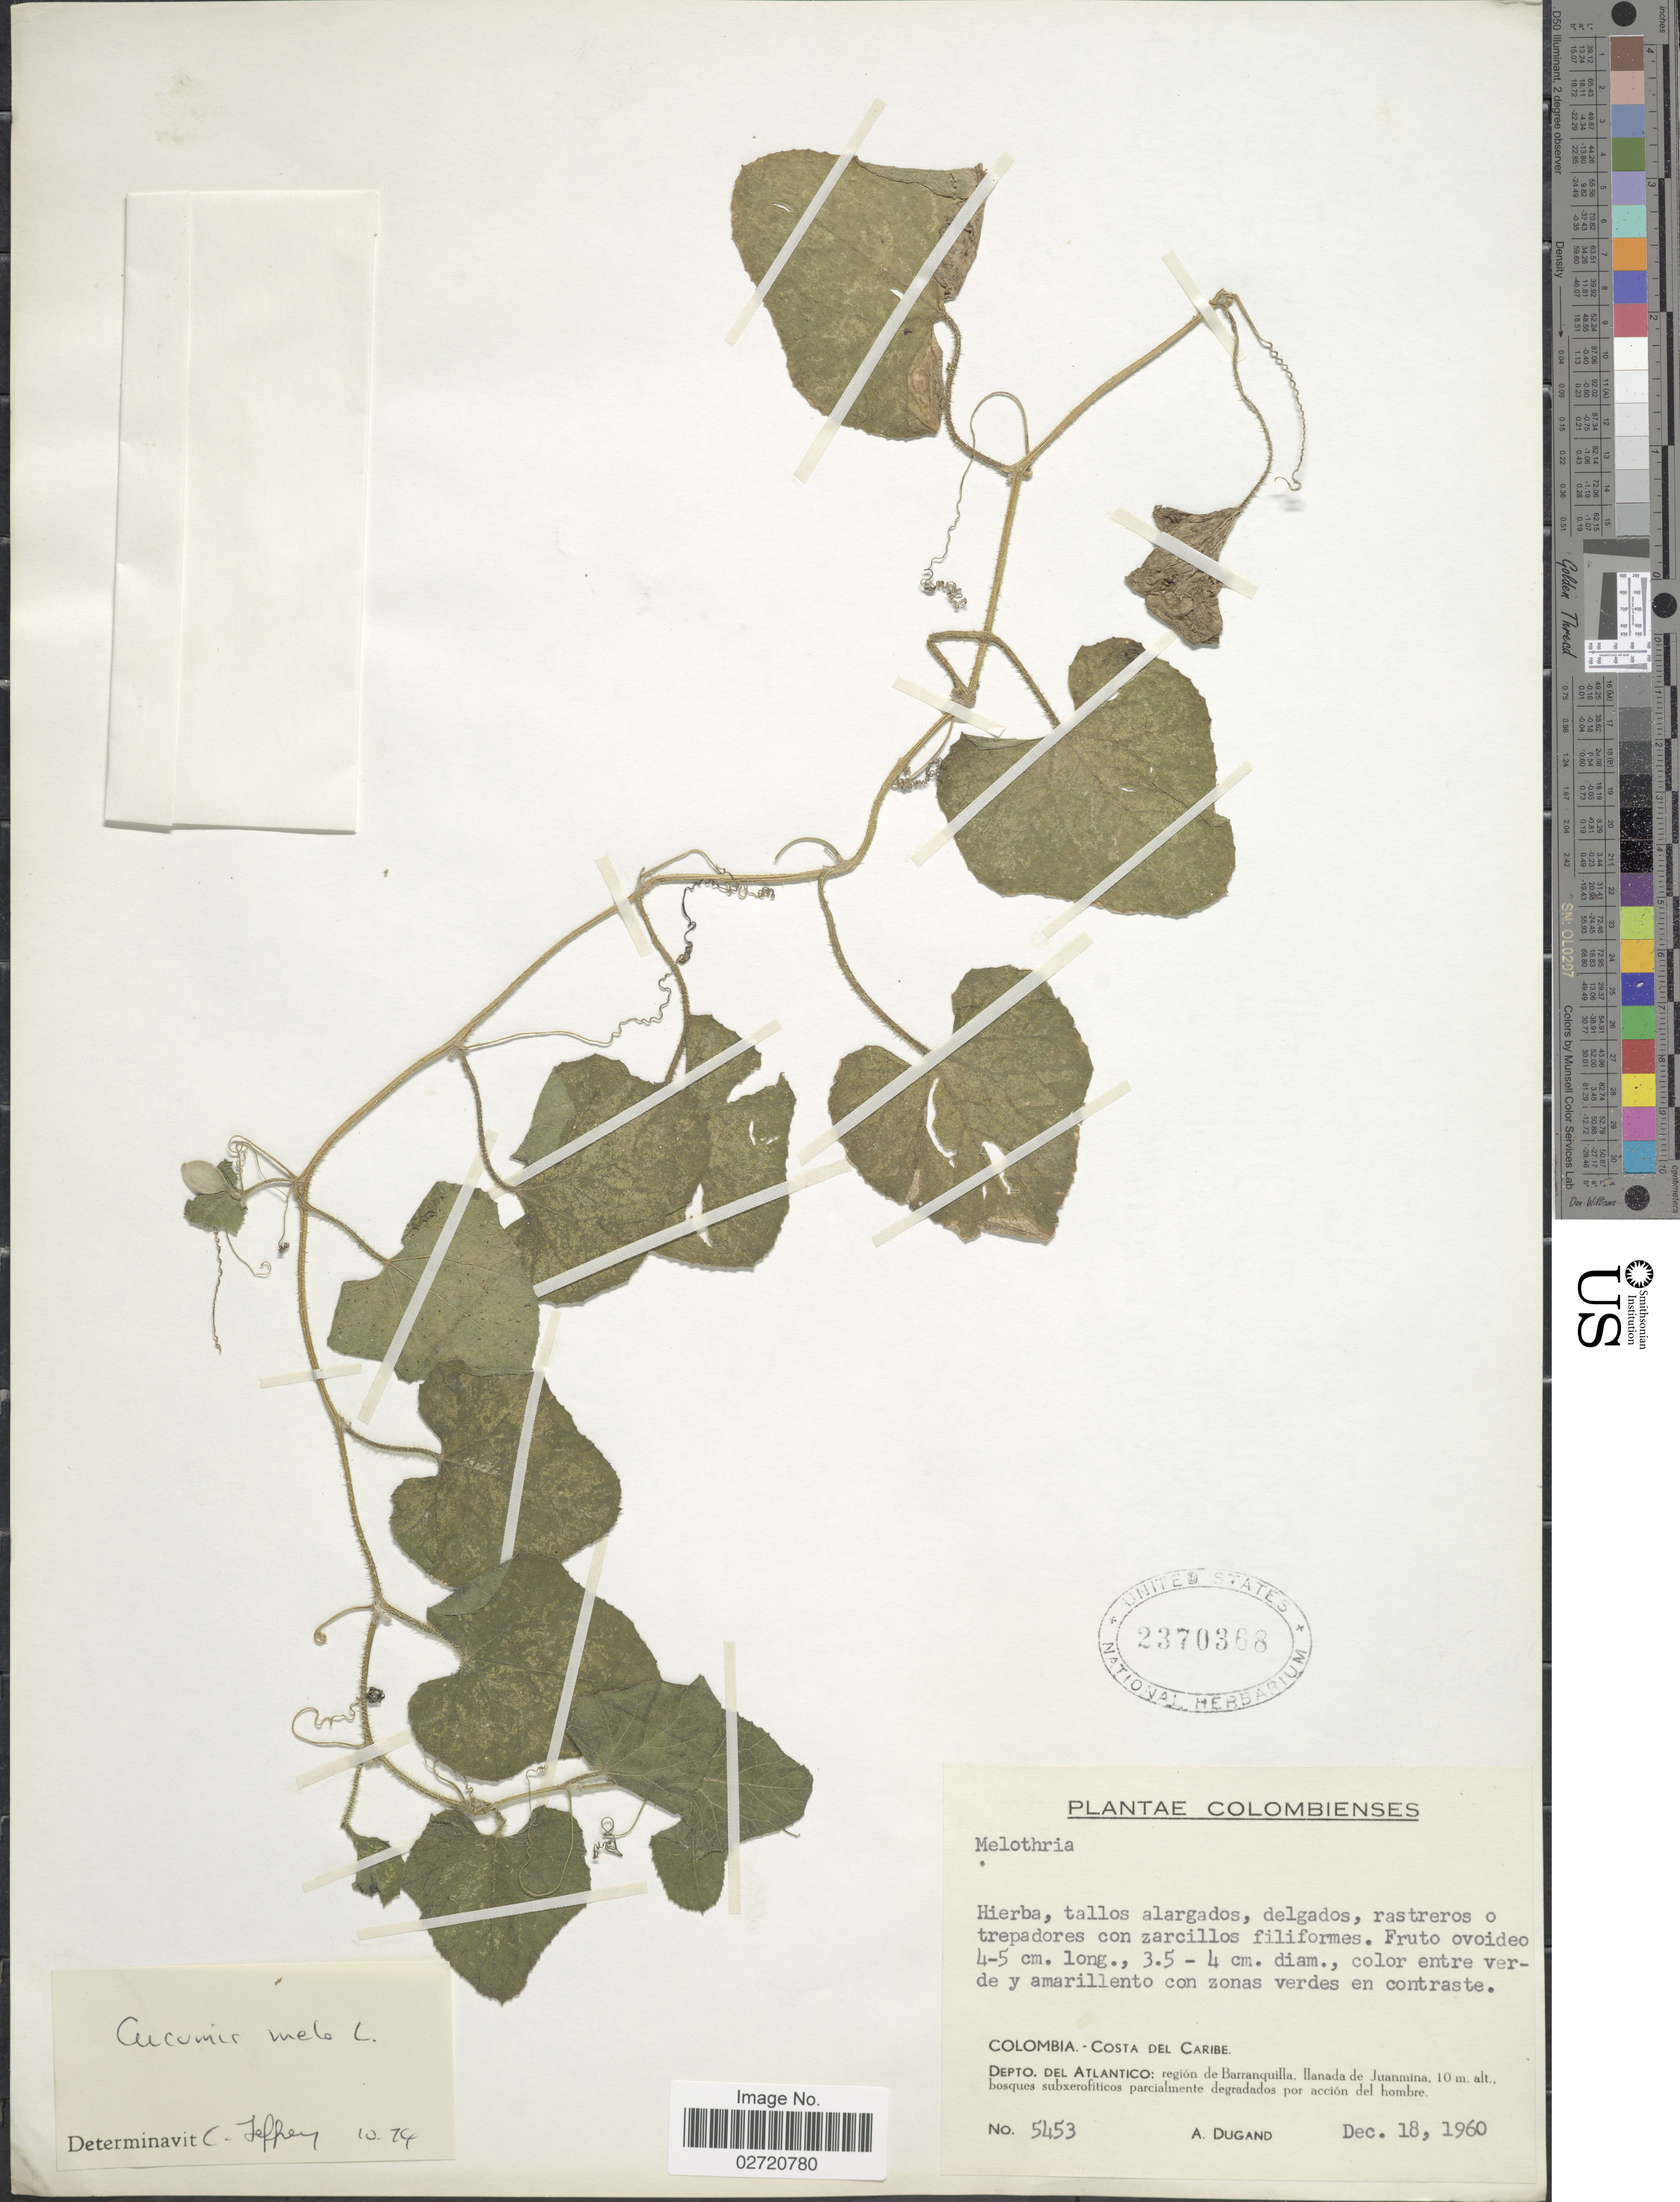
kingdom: Plantae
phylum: Tracheophyta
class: Magnoliopsida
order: Cucurbitales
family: Cucurbitaceae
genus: Cucumis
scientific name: Cucumis melo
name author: L.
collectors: A. Dugand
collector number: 5453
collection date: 1960-12-18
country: Colombia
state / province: Atlántico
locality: Costa del Caribe. Depto del Atlantico: region de Barranquilla, llanada de Juanmina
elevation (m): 10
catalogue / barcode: US 2370368